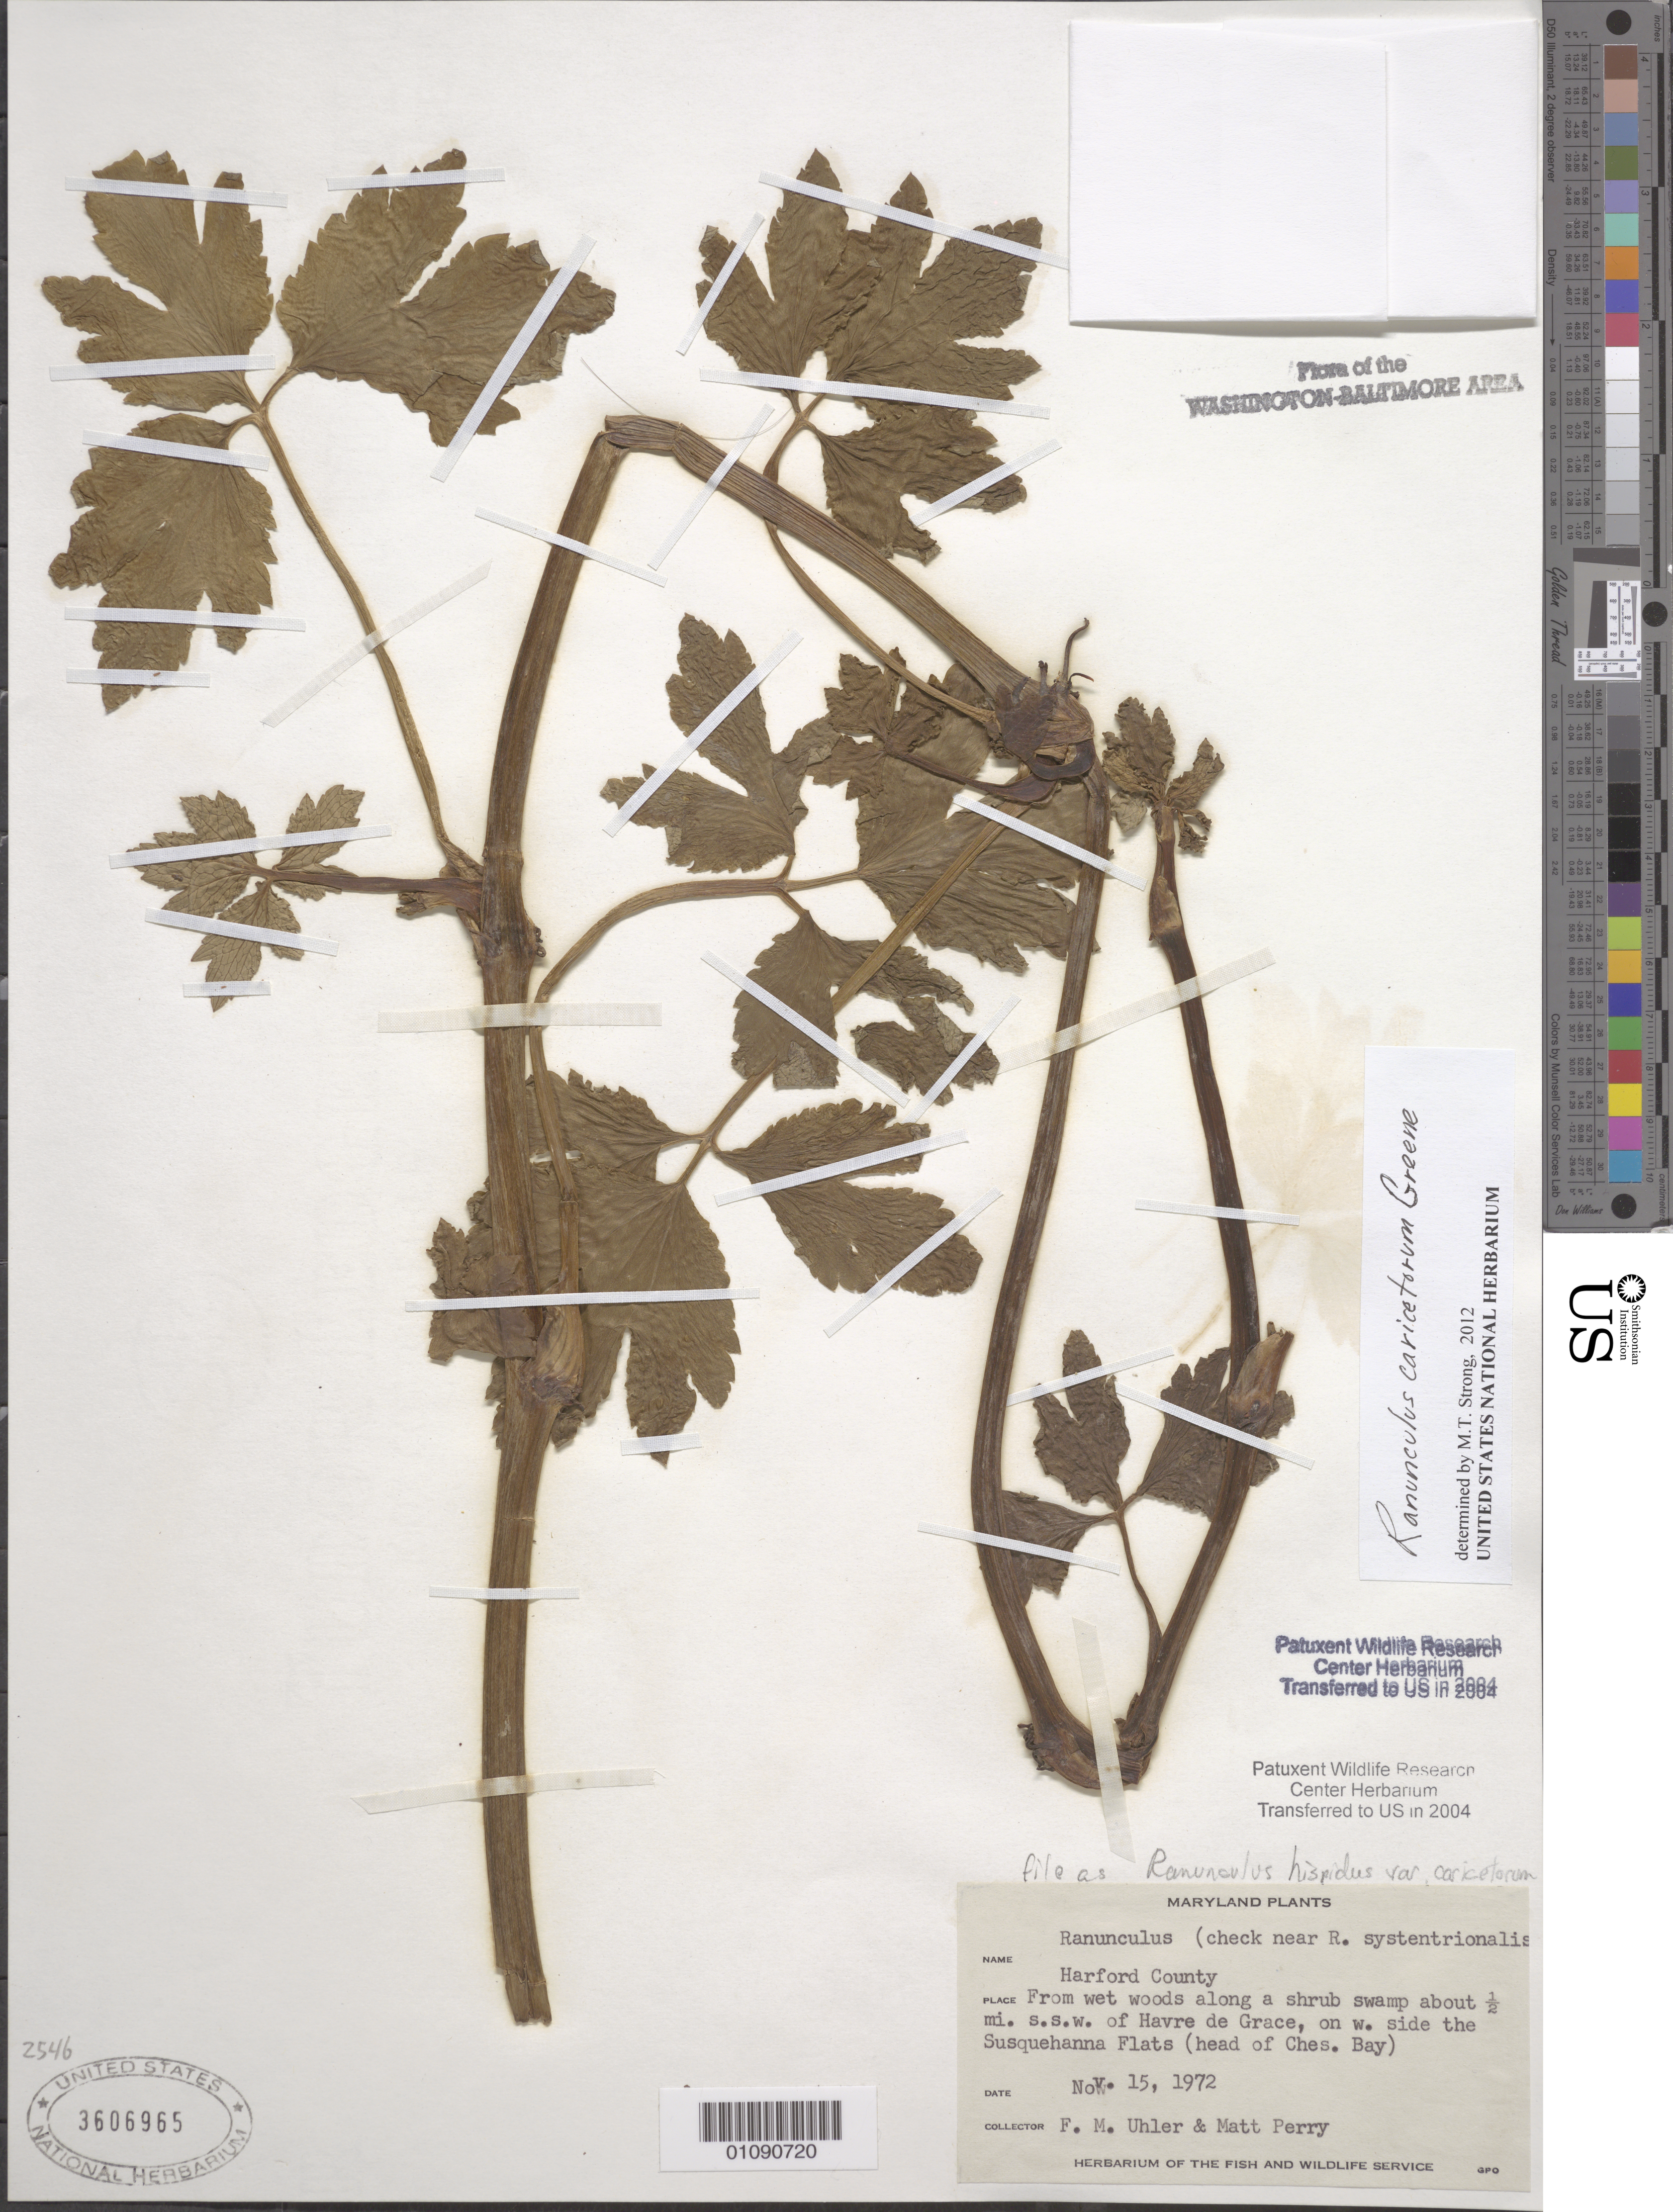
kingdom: Plantae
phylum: Tracheophyta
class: Magnoliopsida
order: Ranunculales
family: Ranunculaceae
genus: Ranunculus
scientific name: Ranunculus hispidus var. caricetorum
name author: Michx.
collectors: F. M. Uhler & M. Perry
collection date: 1972-11-15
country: United States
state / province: Maryland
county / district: Harford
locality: About half a mile S./S.W. of Havre de Grace, on W. side of the Susquehanna Flats (head of the Chesapeake Bay).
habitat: Wet woods along a shrub swamp.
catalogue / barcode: US 3606965